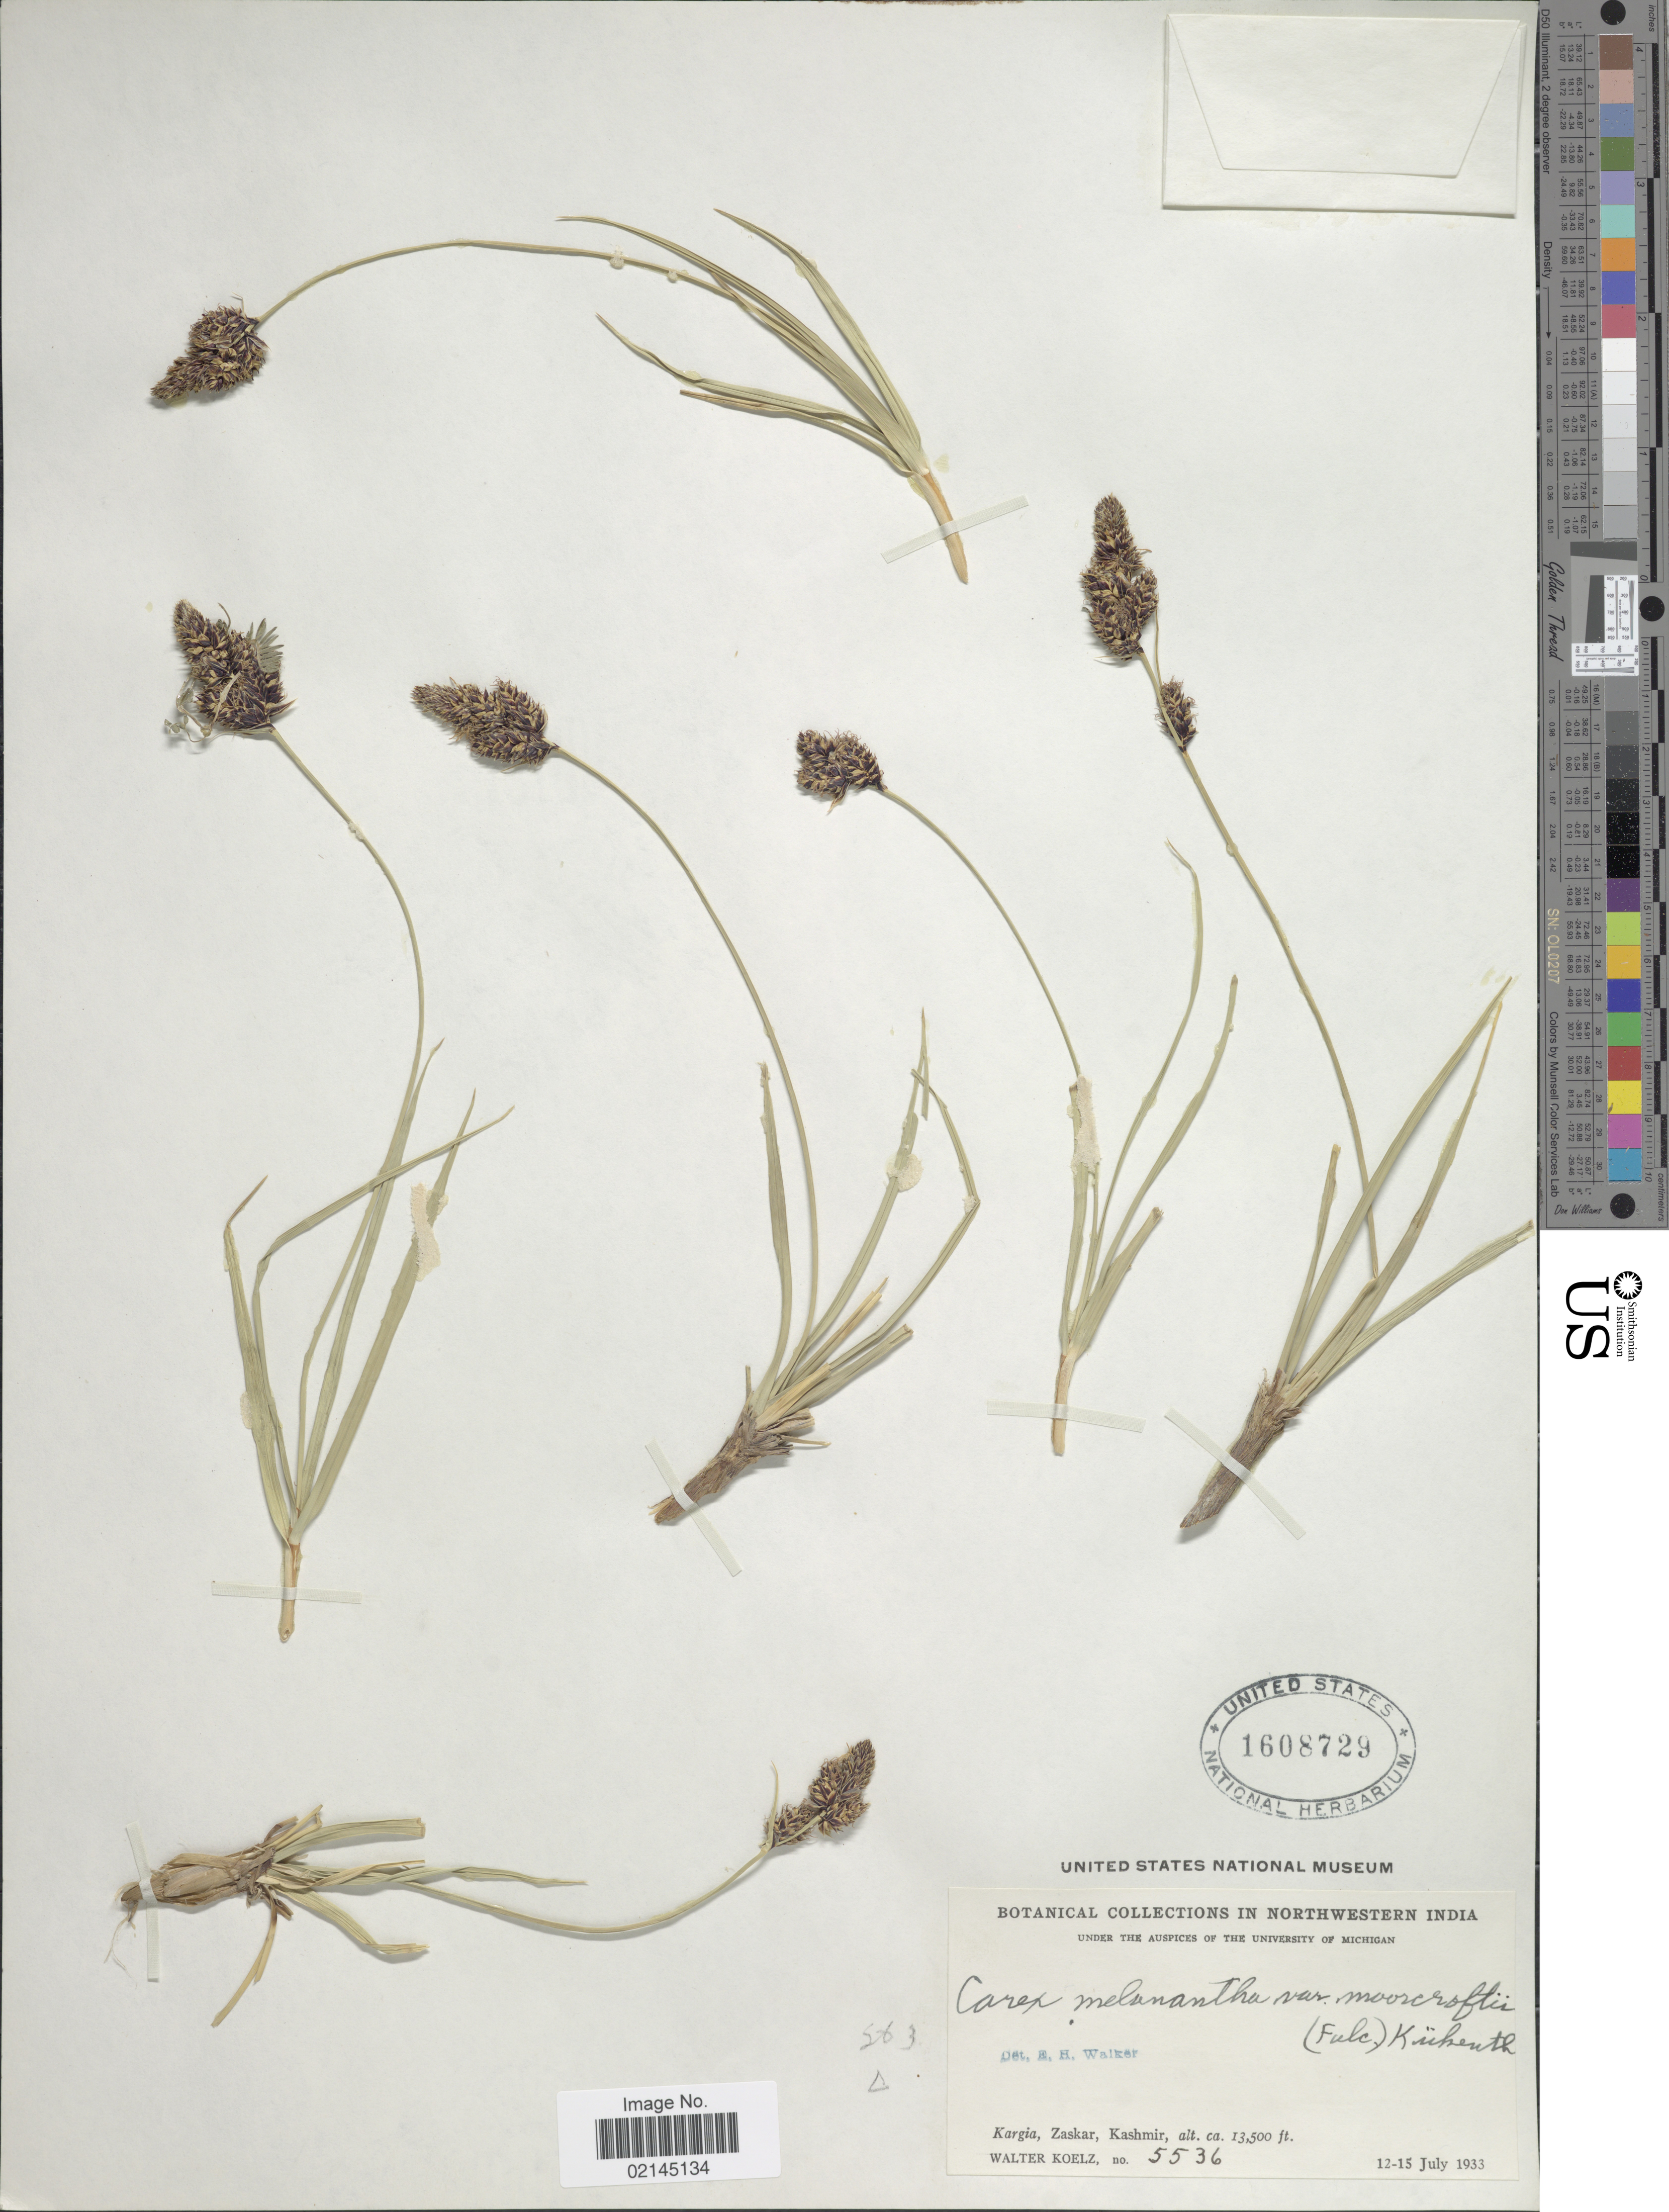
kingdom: Plantae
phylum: Tracheophyta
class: Liliopsida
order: Poales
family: Cyperaceae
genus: Carex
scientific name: Carex melanantha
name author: C.A. Mey.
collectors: W. N. Koelz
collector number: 5536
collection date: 1933-07-12/1933-07-15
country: India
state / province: Jammu and Kashmir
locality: Northwestern India, Kargia, Zaskar, Kashmir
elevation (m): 4115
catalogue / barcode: US 1608729